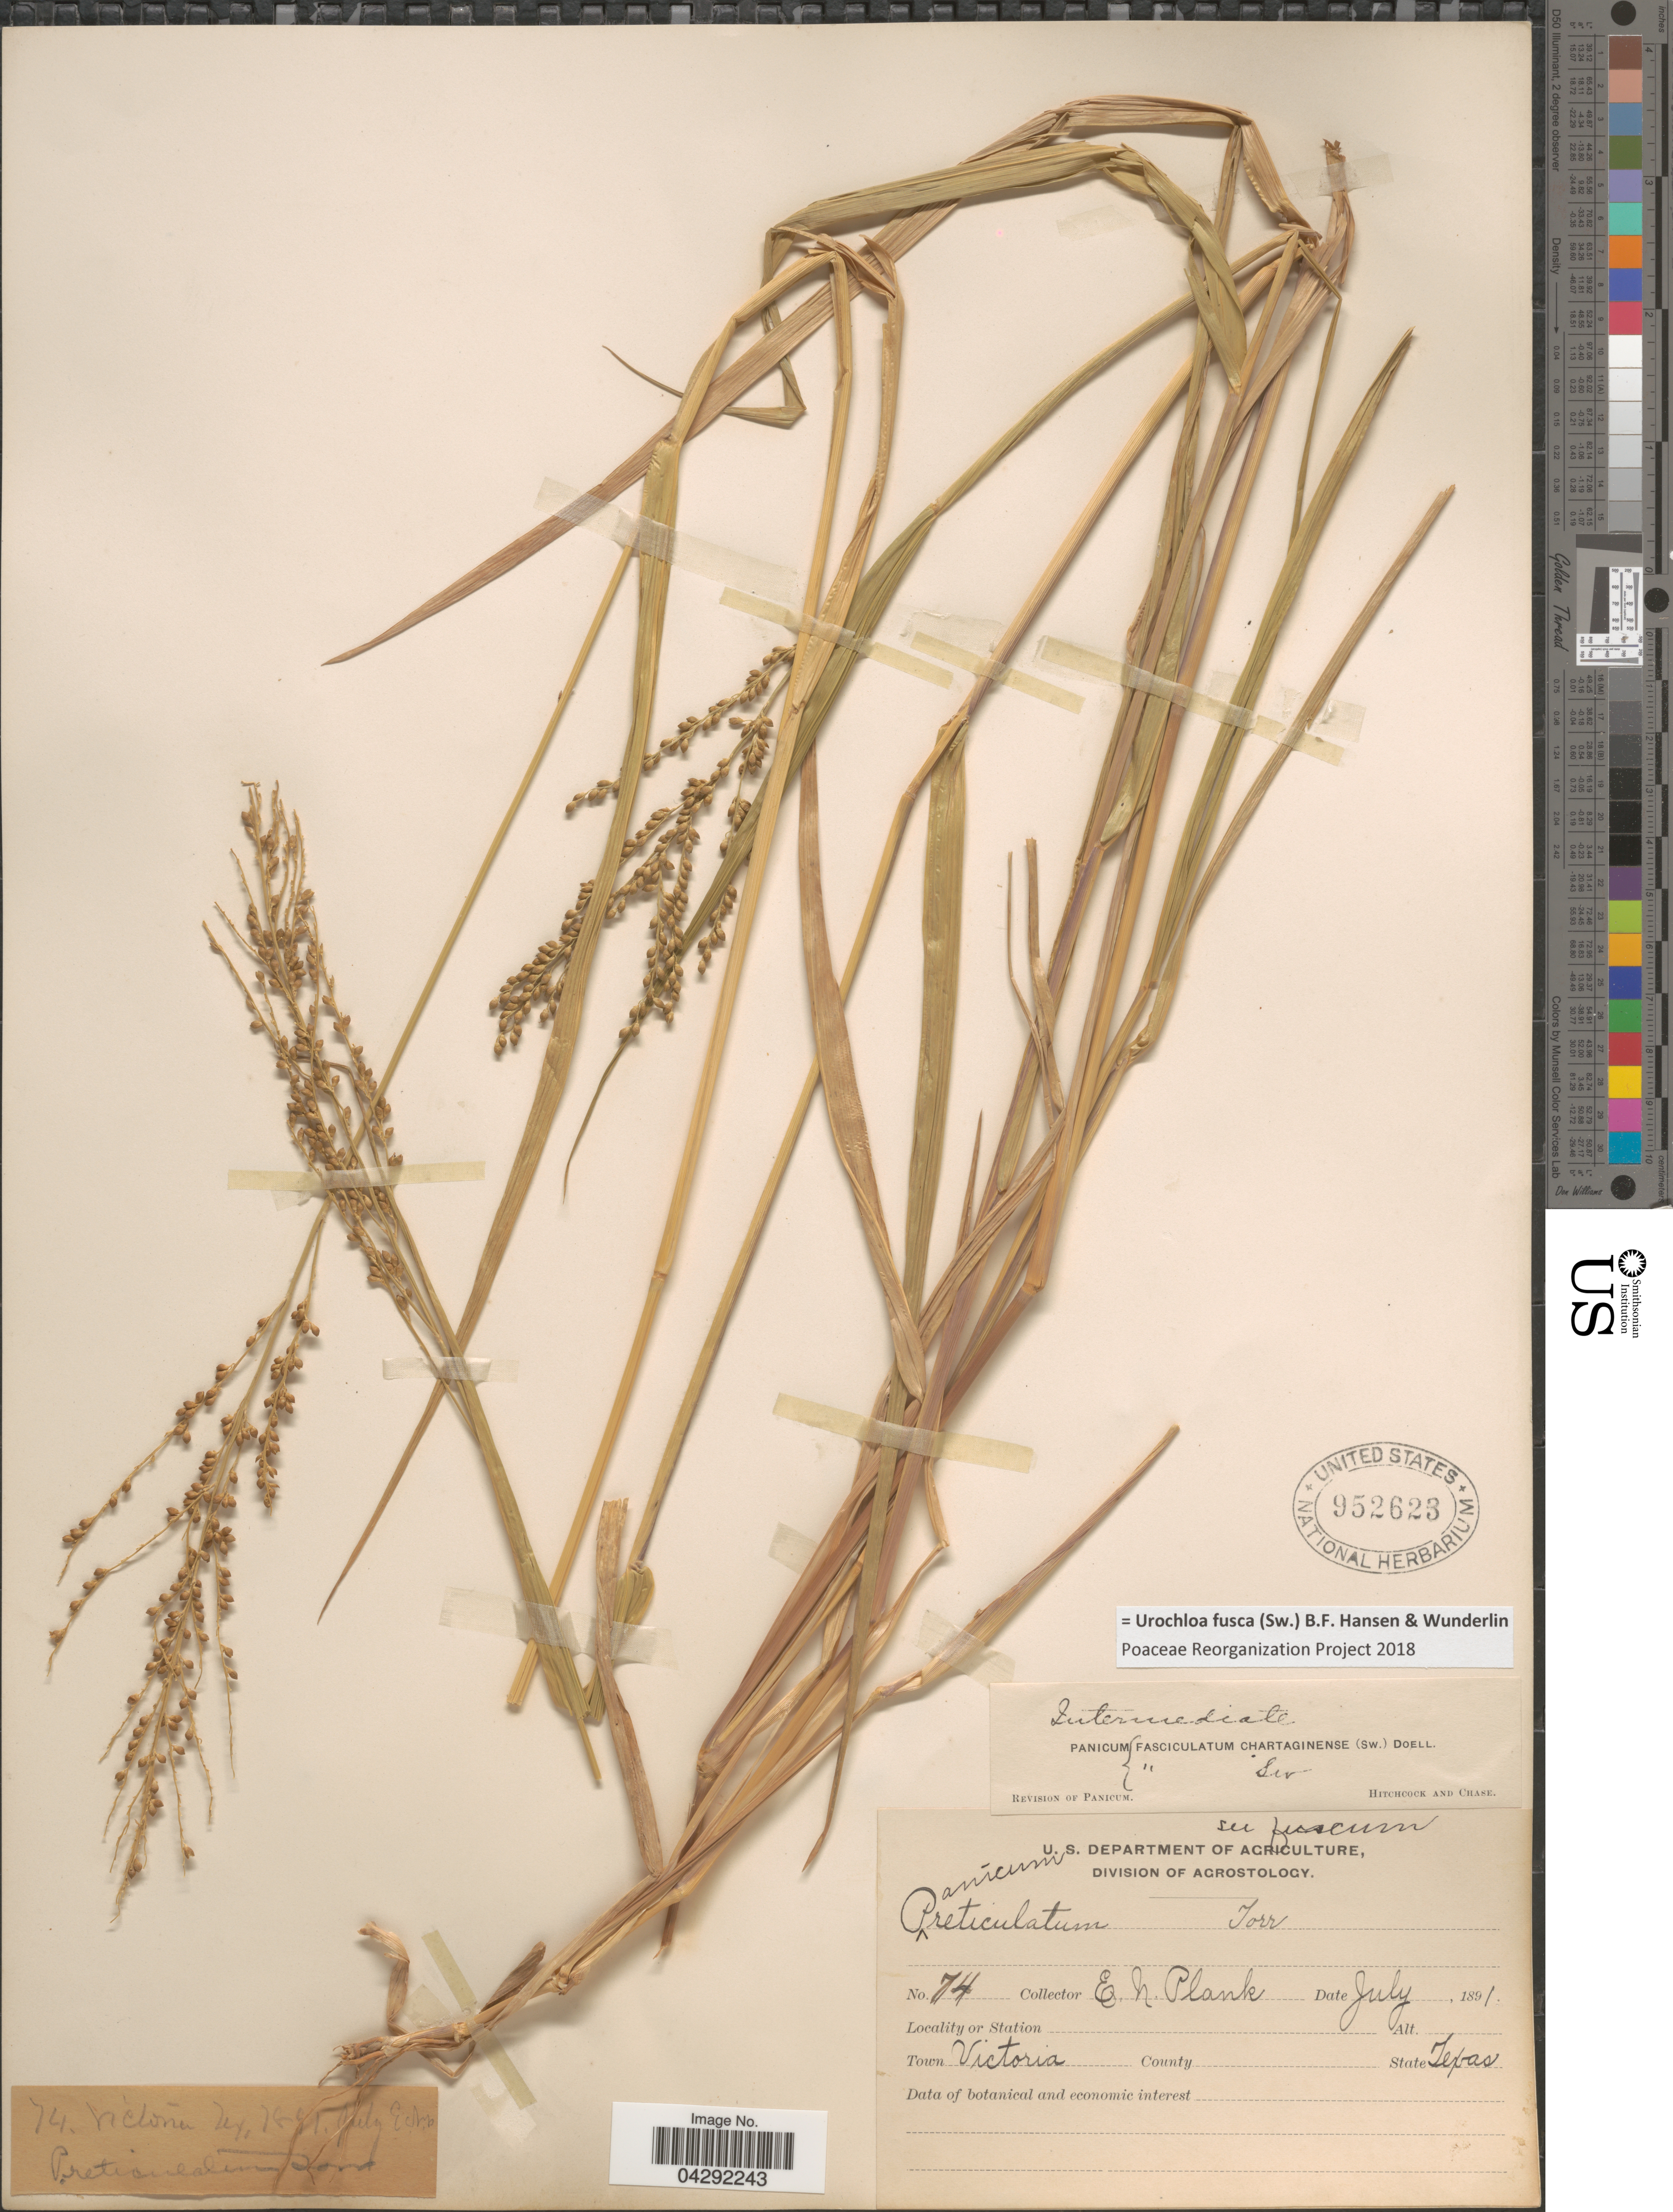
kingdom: Plantae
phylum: Tracheophyta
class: Liliopsida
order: Poales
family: Poaceae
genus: Urochloa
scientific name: Urochloa fusca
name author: (Sw.) B.F. Hansen & Wunderlin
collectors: E. Plank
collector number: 74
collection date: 1891-07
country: United States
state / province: Texas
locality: Town Victoria.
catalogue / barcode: US 952623